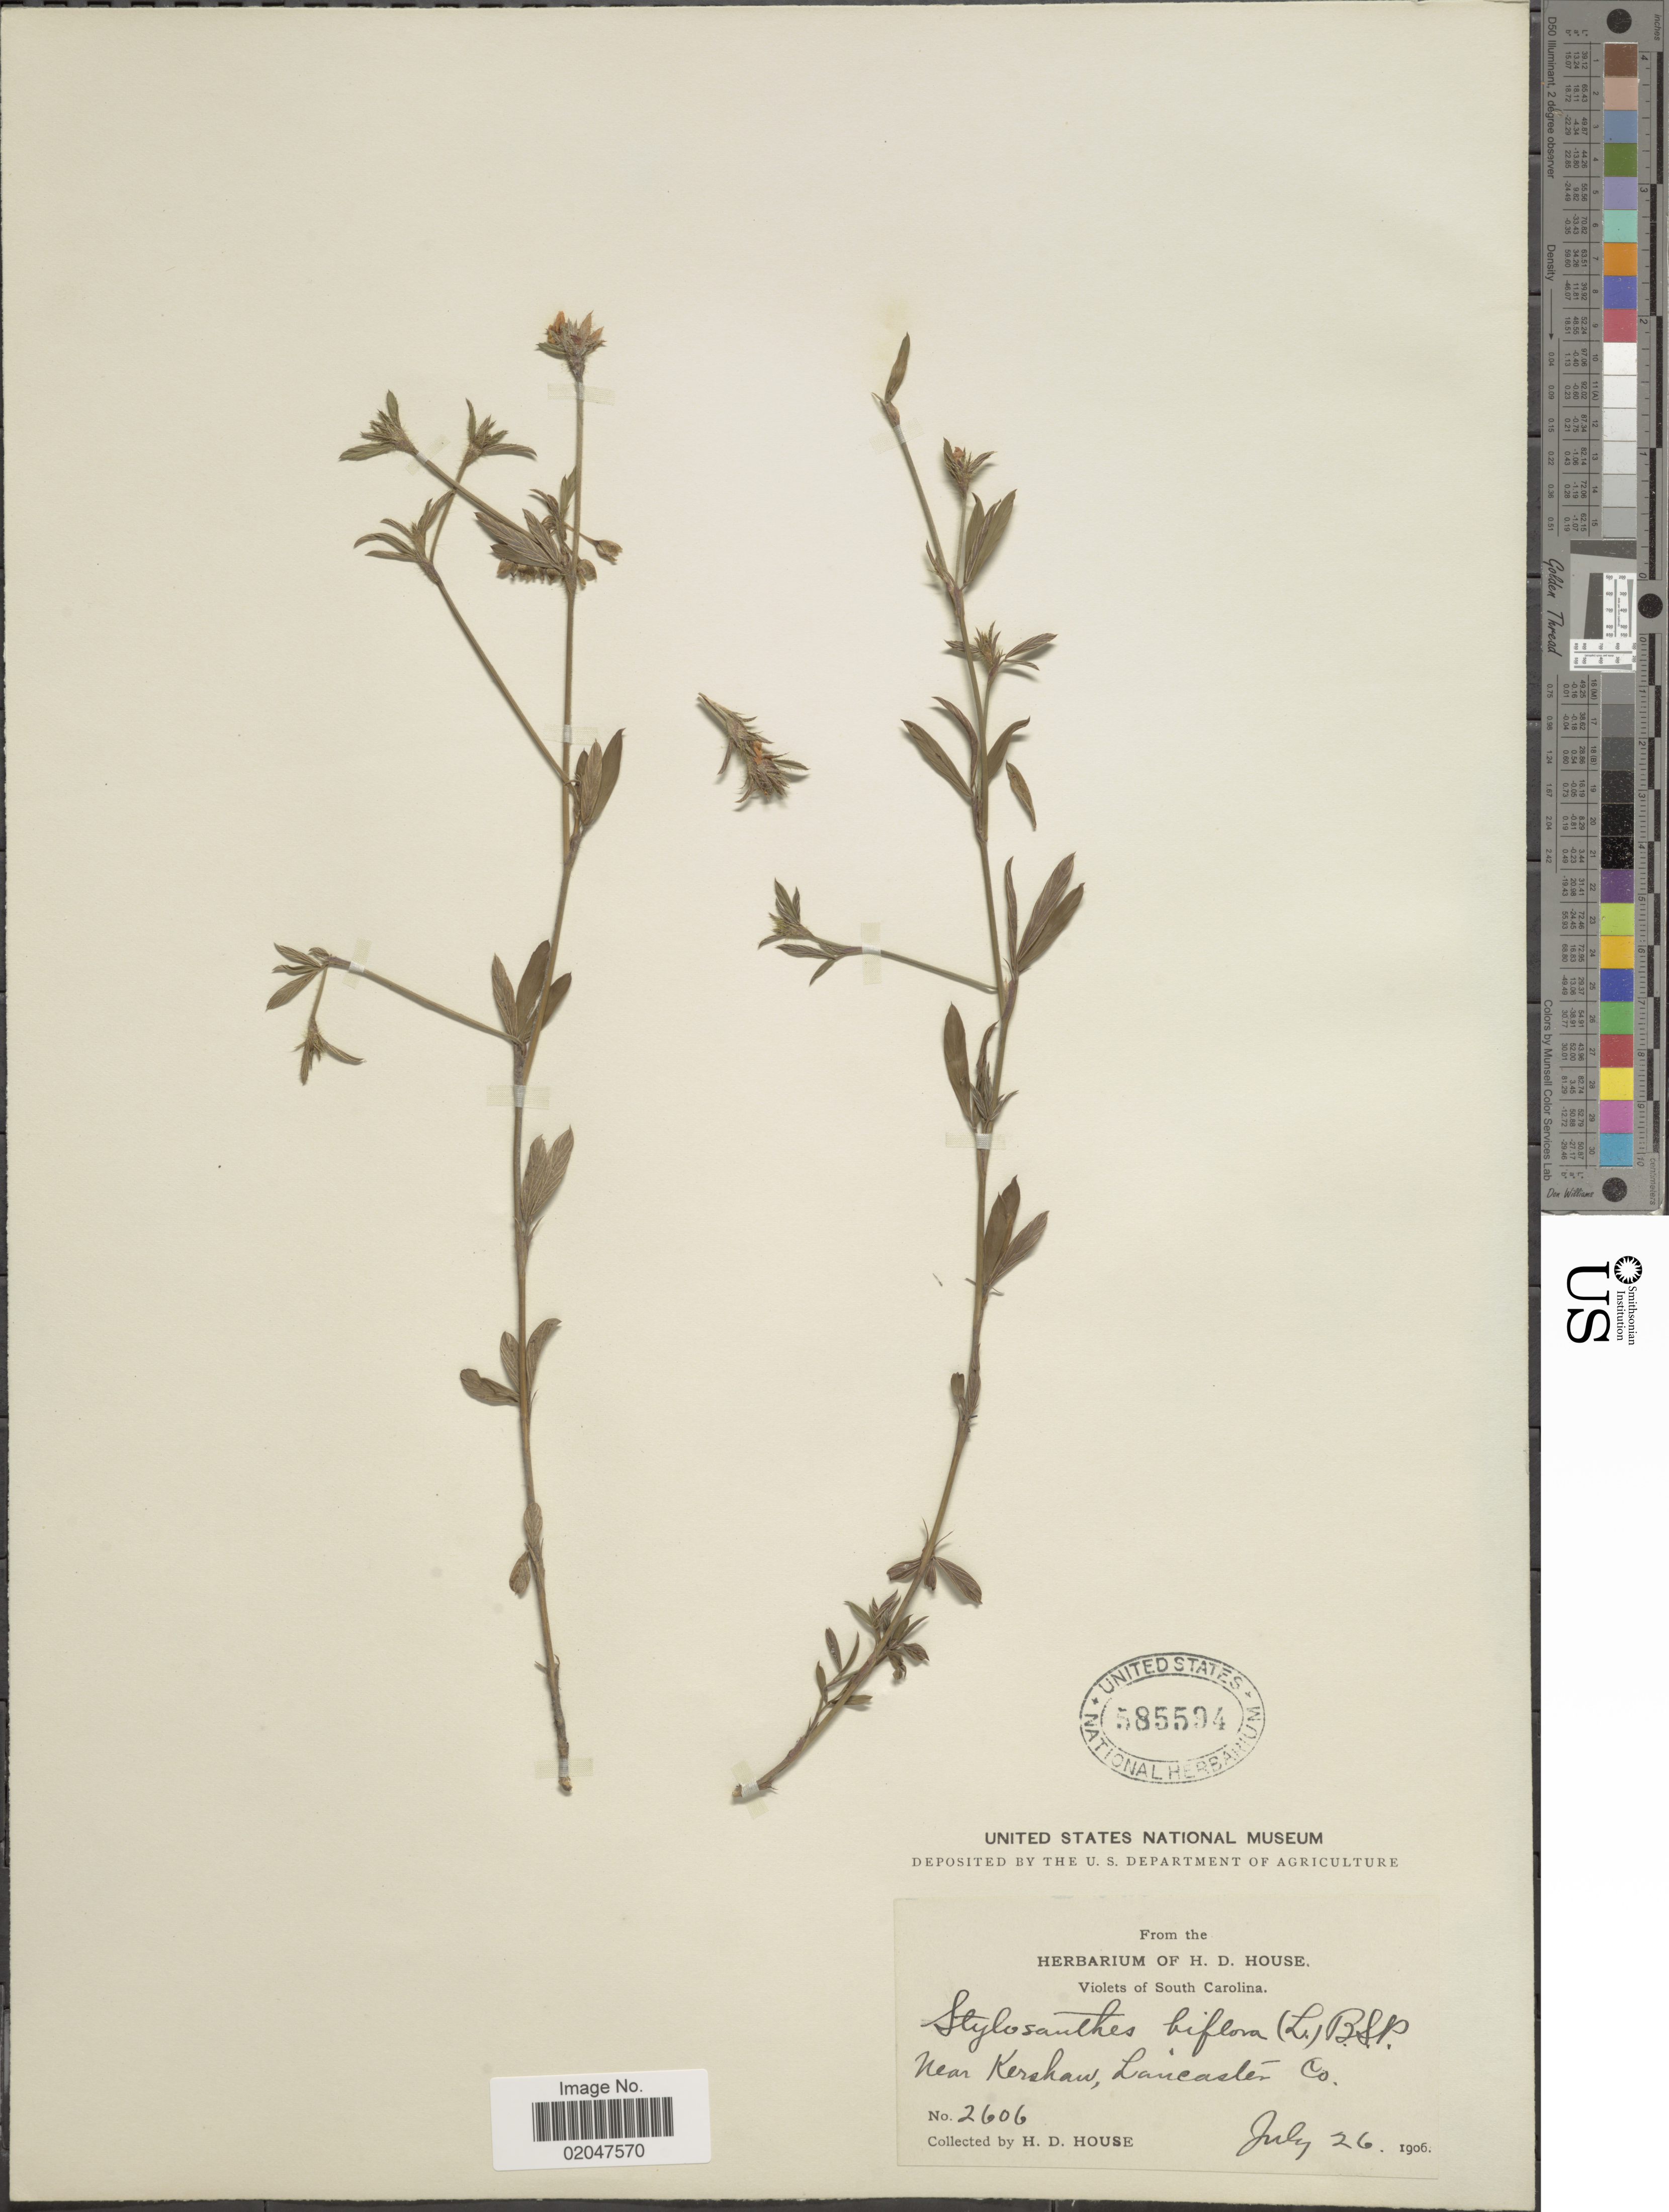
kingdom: Plantae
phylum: Tracheophyta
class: Magnoliopsida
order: Fabales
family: Fabaceae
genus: Stylosanthes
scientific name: Stylosanthes biflora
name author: (L.) Britton et al.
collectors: H. D. House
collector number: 2606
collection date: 1906-07-26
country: United States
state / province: South Carolina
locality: Near Kershaw, Lancaster Co.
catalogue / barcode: US 585594